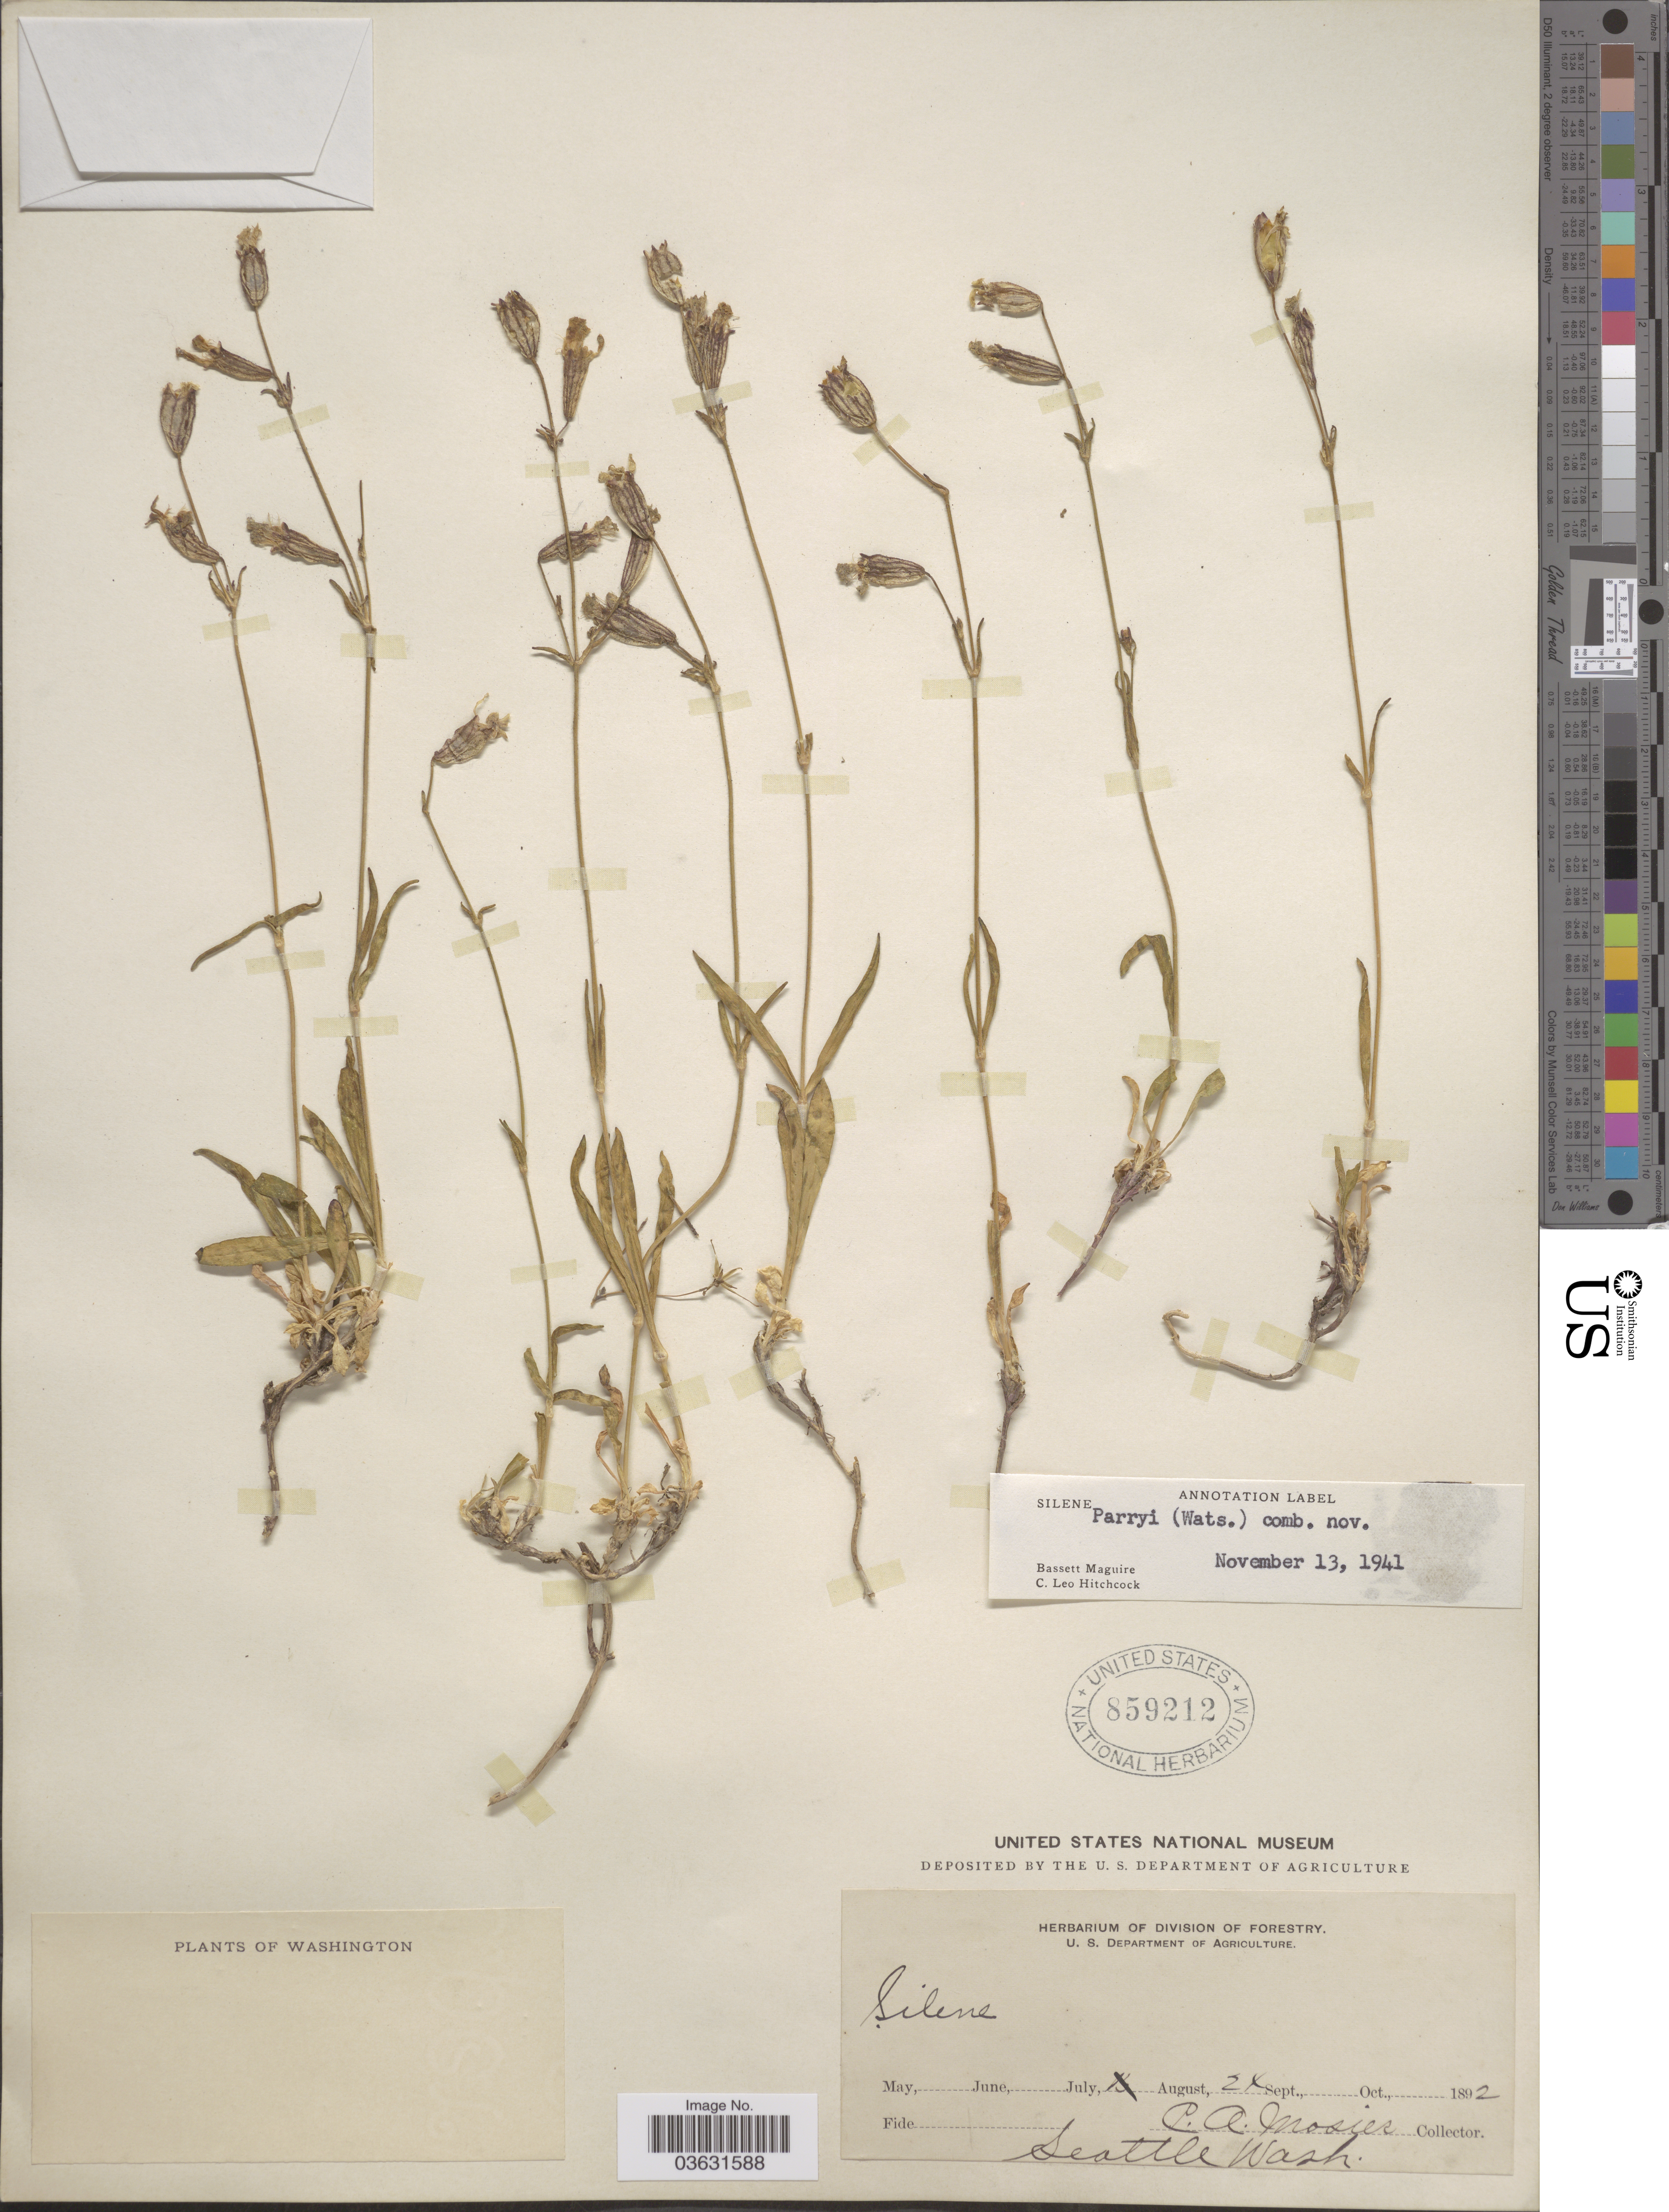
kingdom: Plantae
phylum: Tracheophyta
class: Magnoliopsida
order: Caryophyllales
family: Caryophyllaceae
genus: Silene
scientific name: Silene parryi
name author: (S. Watson) C.L. Hitchc. & Maguire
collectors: C. A. Mosier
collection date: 1892-08-24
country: United States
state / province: Washington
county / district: King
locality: Seattle.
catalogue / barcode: US 859212